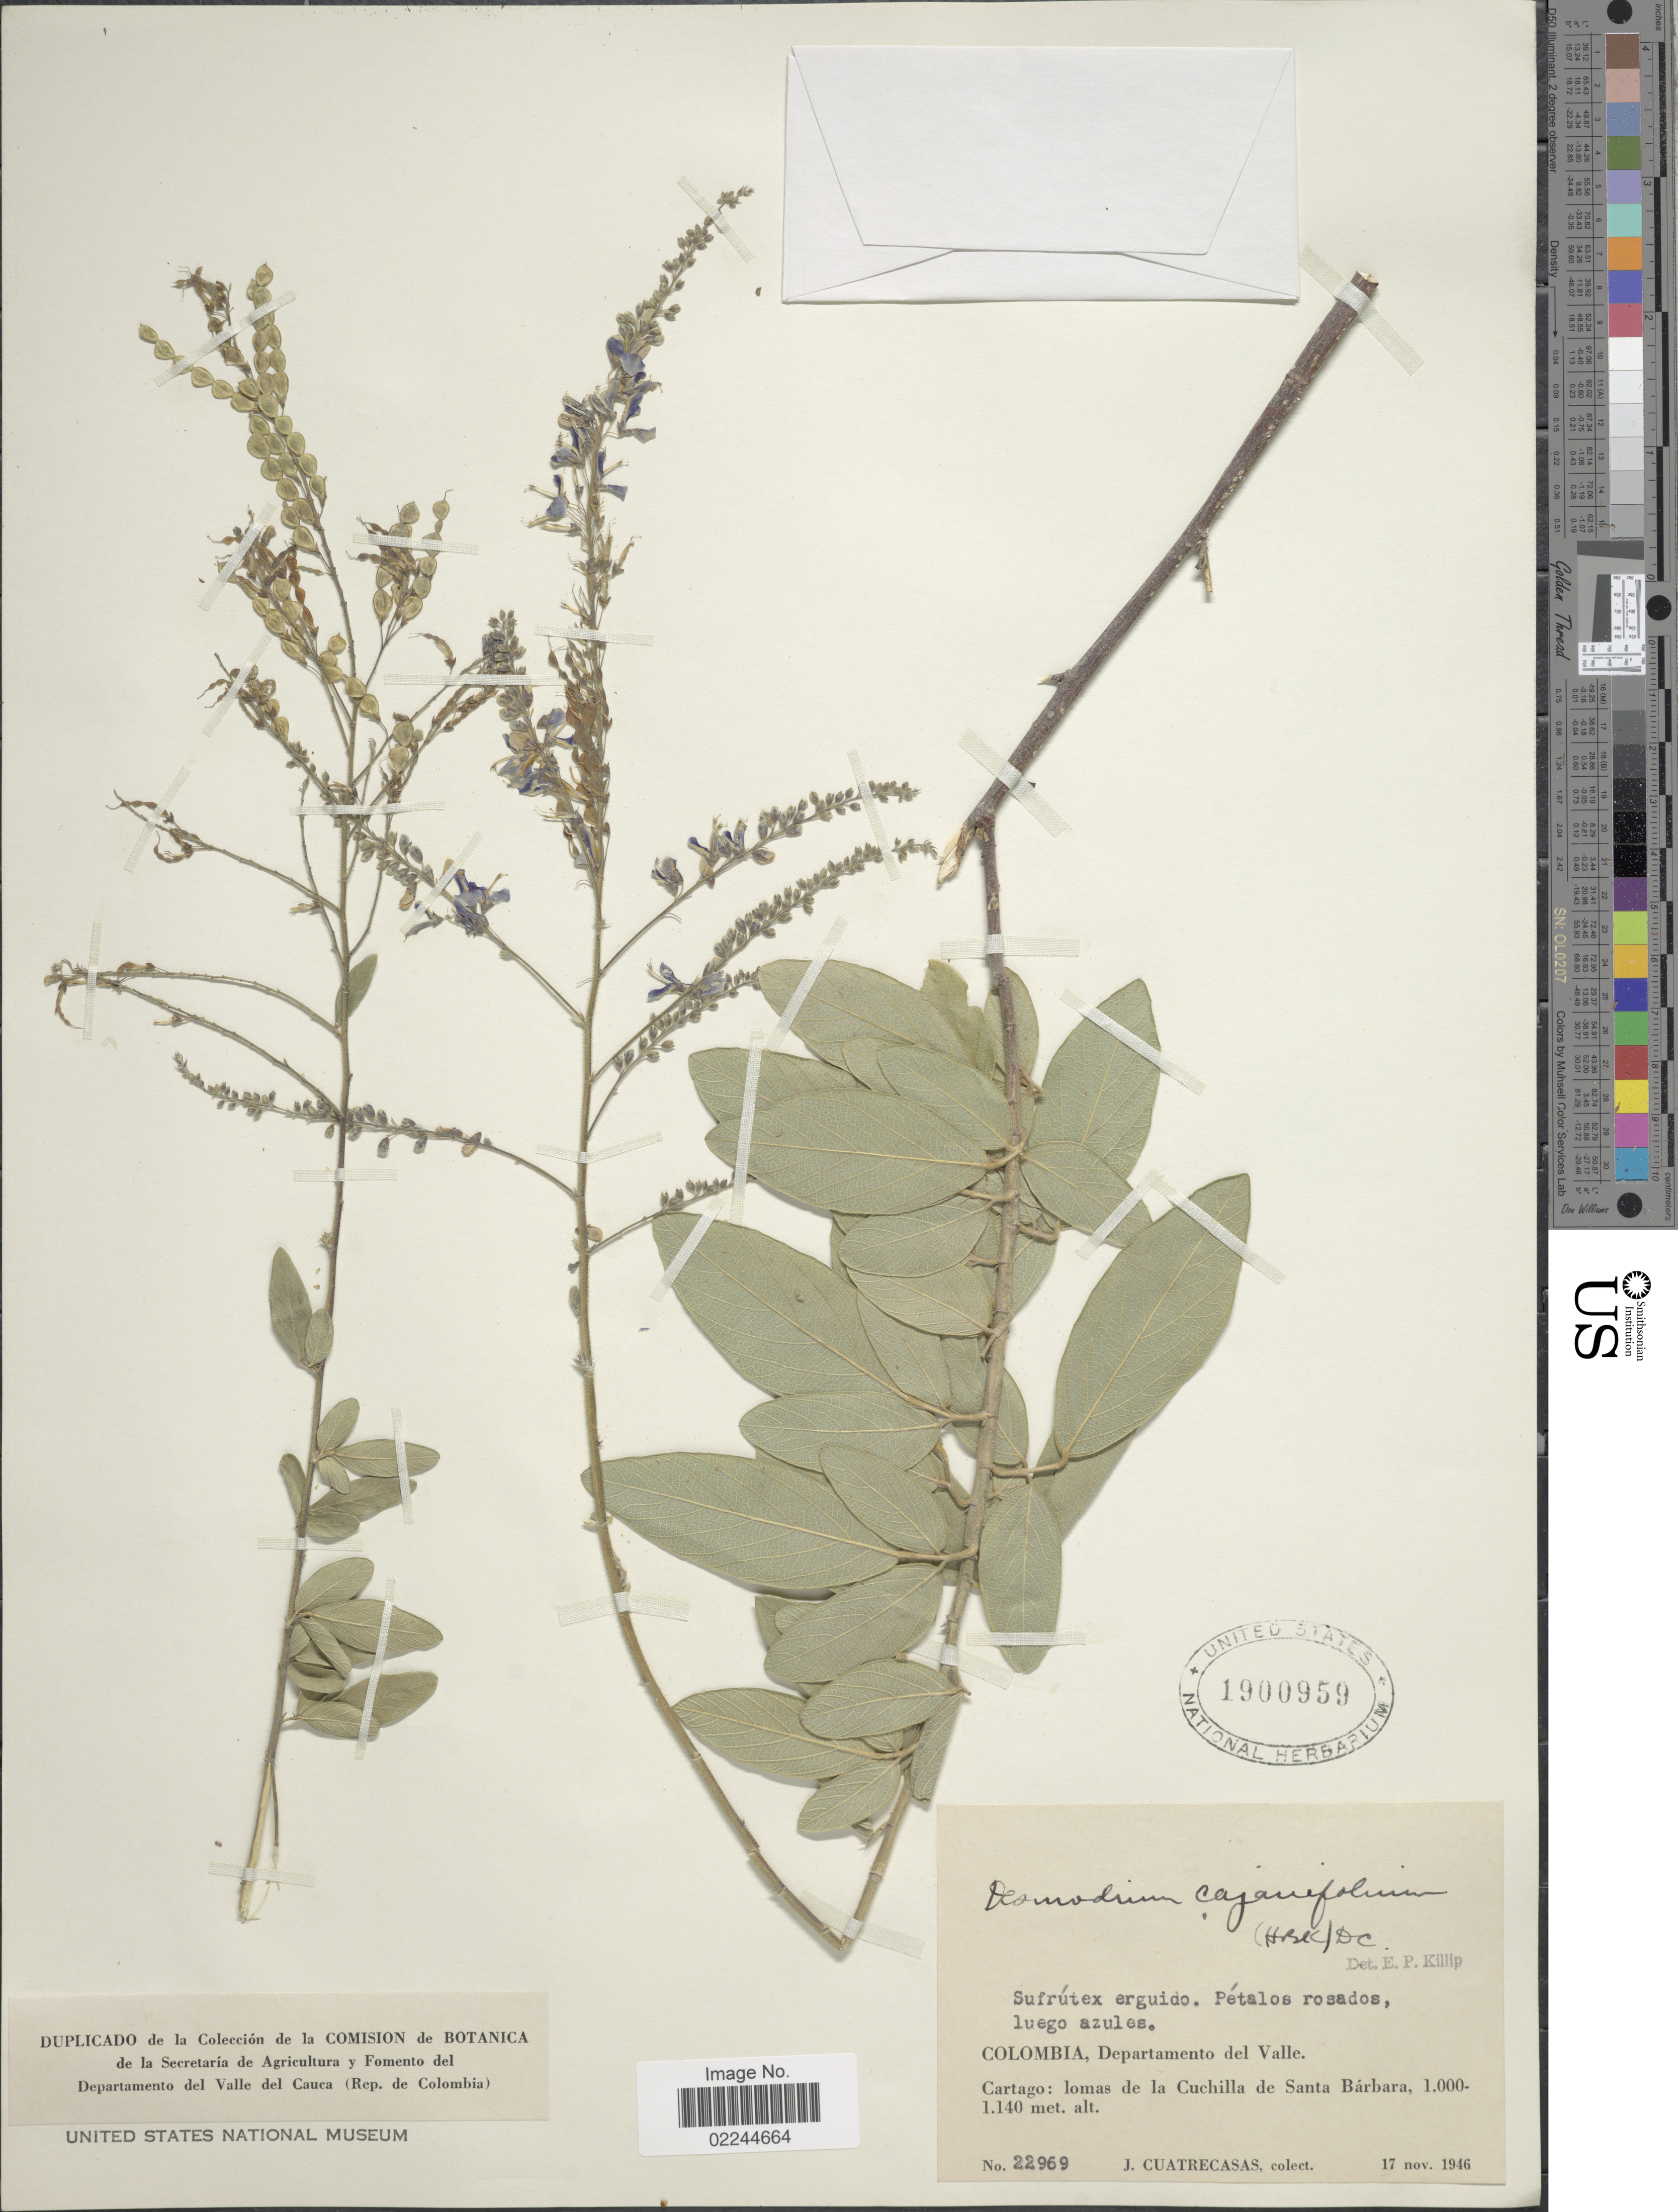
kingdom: Plantae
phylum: Tracheophyta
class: Magnoliopsida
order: Fabales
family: Fabaceae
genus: Desmodium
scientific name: Desmodium cajanifolium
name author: (Kunth) DC.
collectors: J. Cuatrecasas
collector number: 22969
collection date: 1946-11-17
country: Colombia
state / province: Valle del Cauca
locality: Departamento del Valle. Cartago: lomas de la Cuchilla de Santa Barbara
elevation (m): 1000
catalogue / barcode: US 1900959